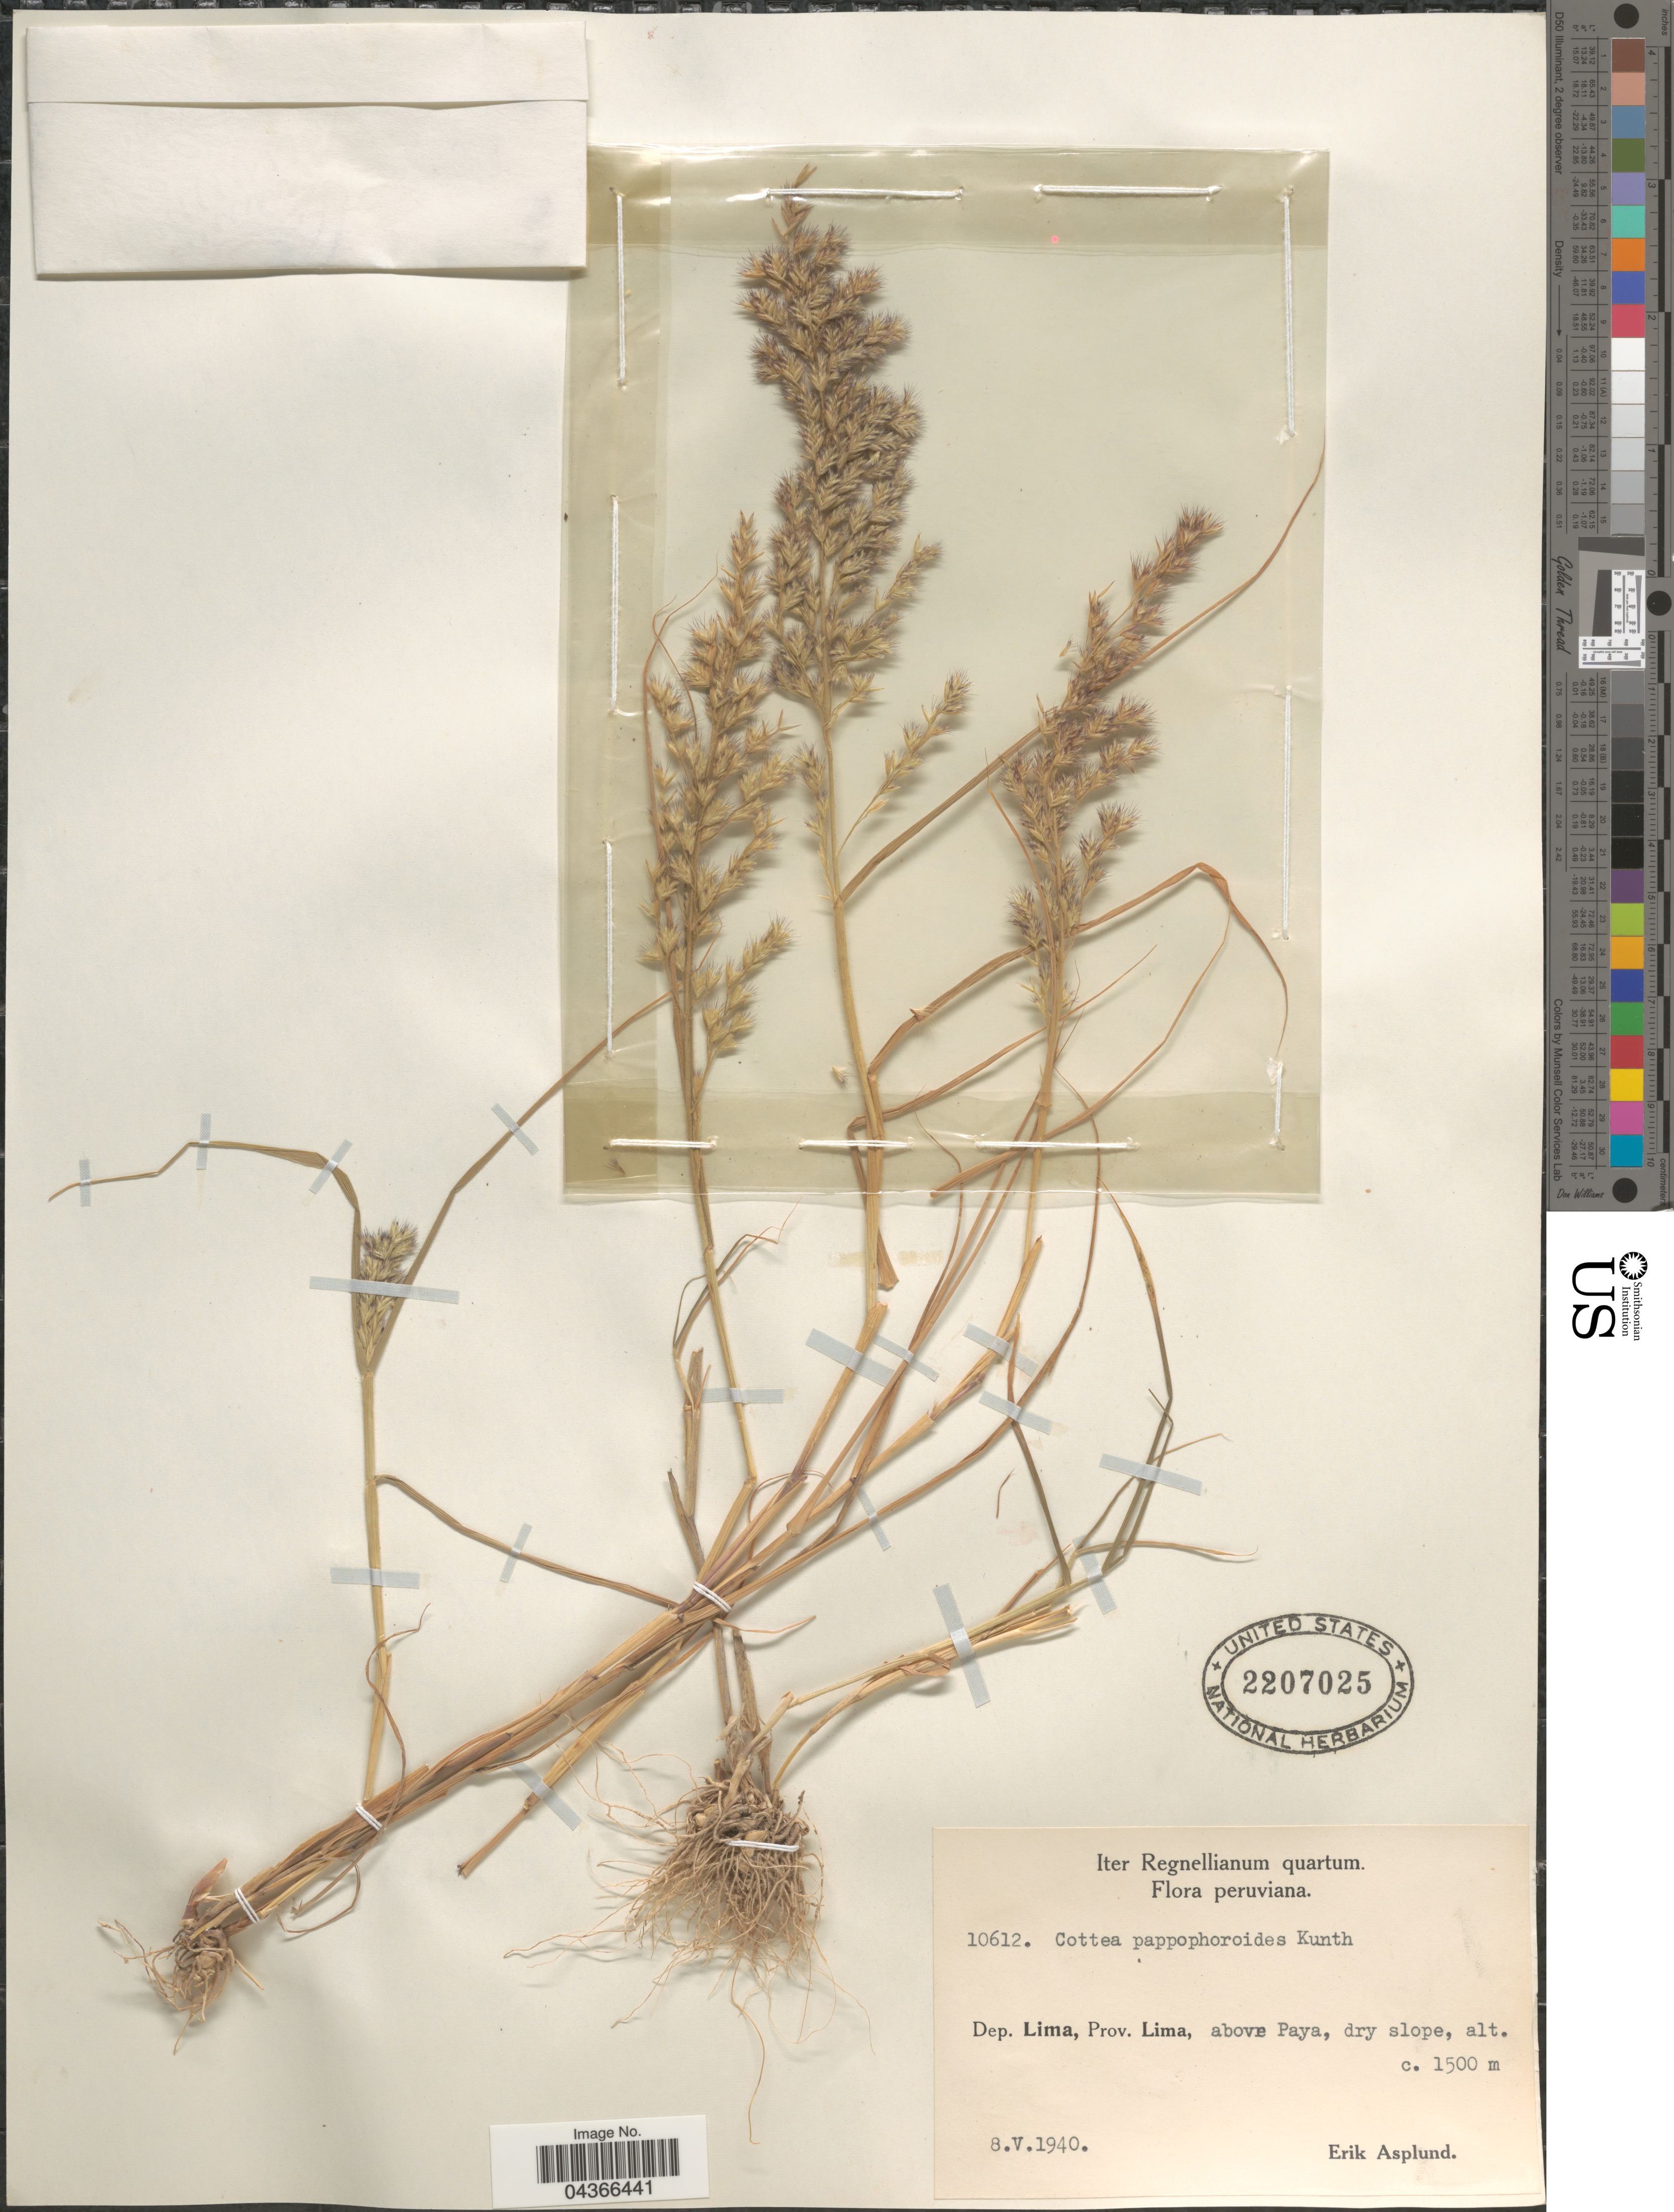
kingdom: Plantae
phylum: Tracheophyta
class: Liliopsida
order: Poales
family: Poaceae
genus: Cottea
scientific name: Cottea pappophoroides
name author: Kunth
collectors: E. Asplund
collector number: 10612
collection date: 1940-05-08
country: Peru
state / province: Lima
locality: Iter Regnellianum quartum. Dep. Lima, Prov. Lima, above Paya, dry slope.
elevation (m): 1500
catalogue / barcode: US 2207025